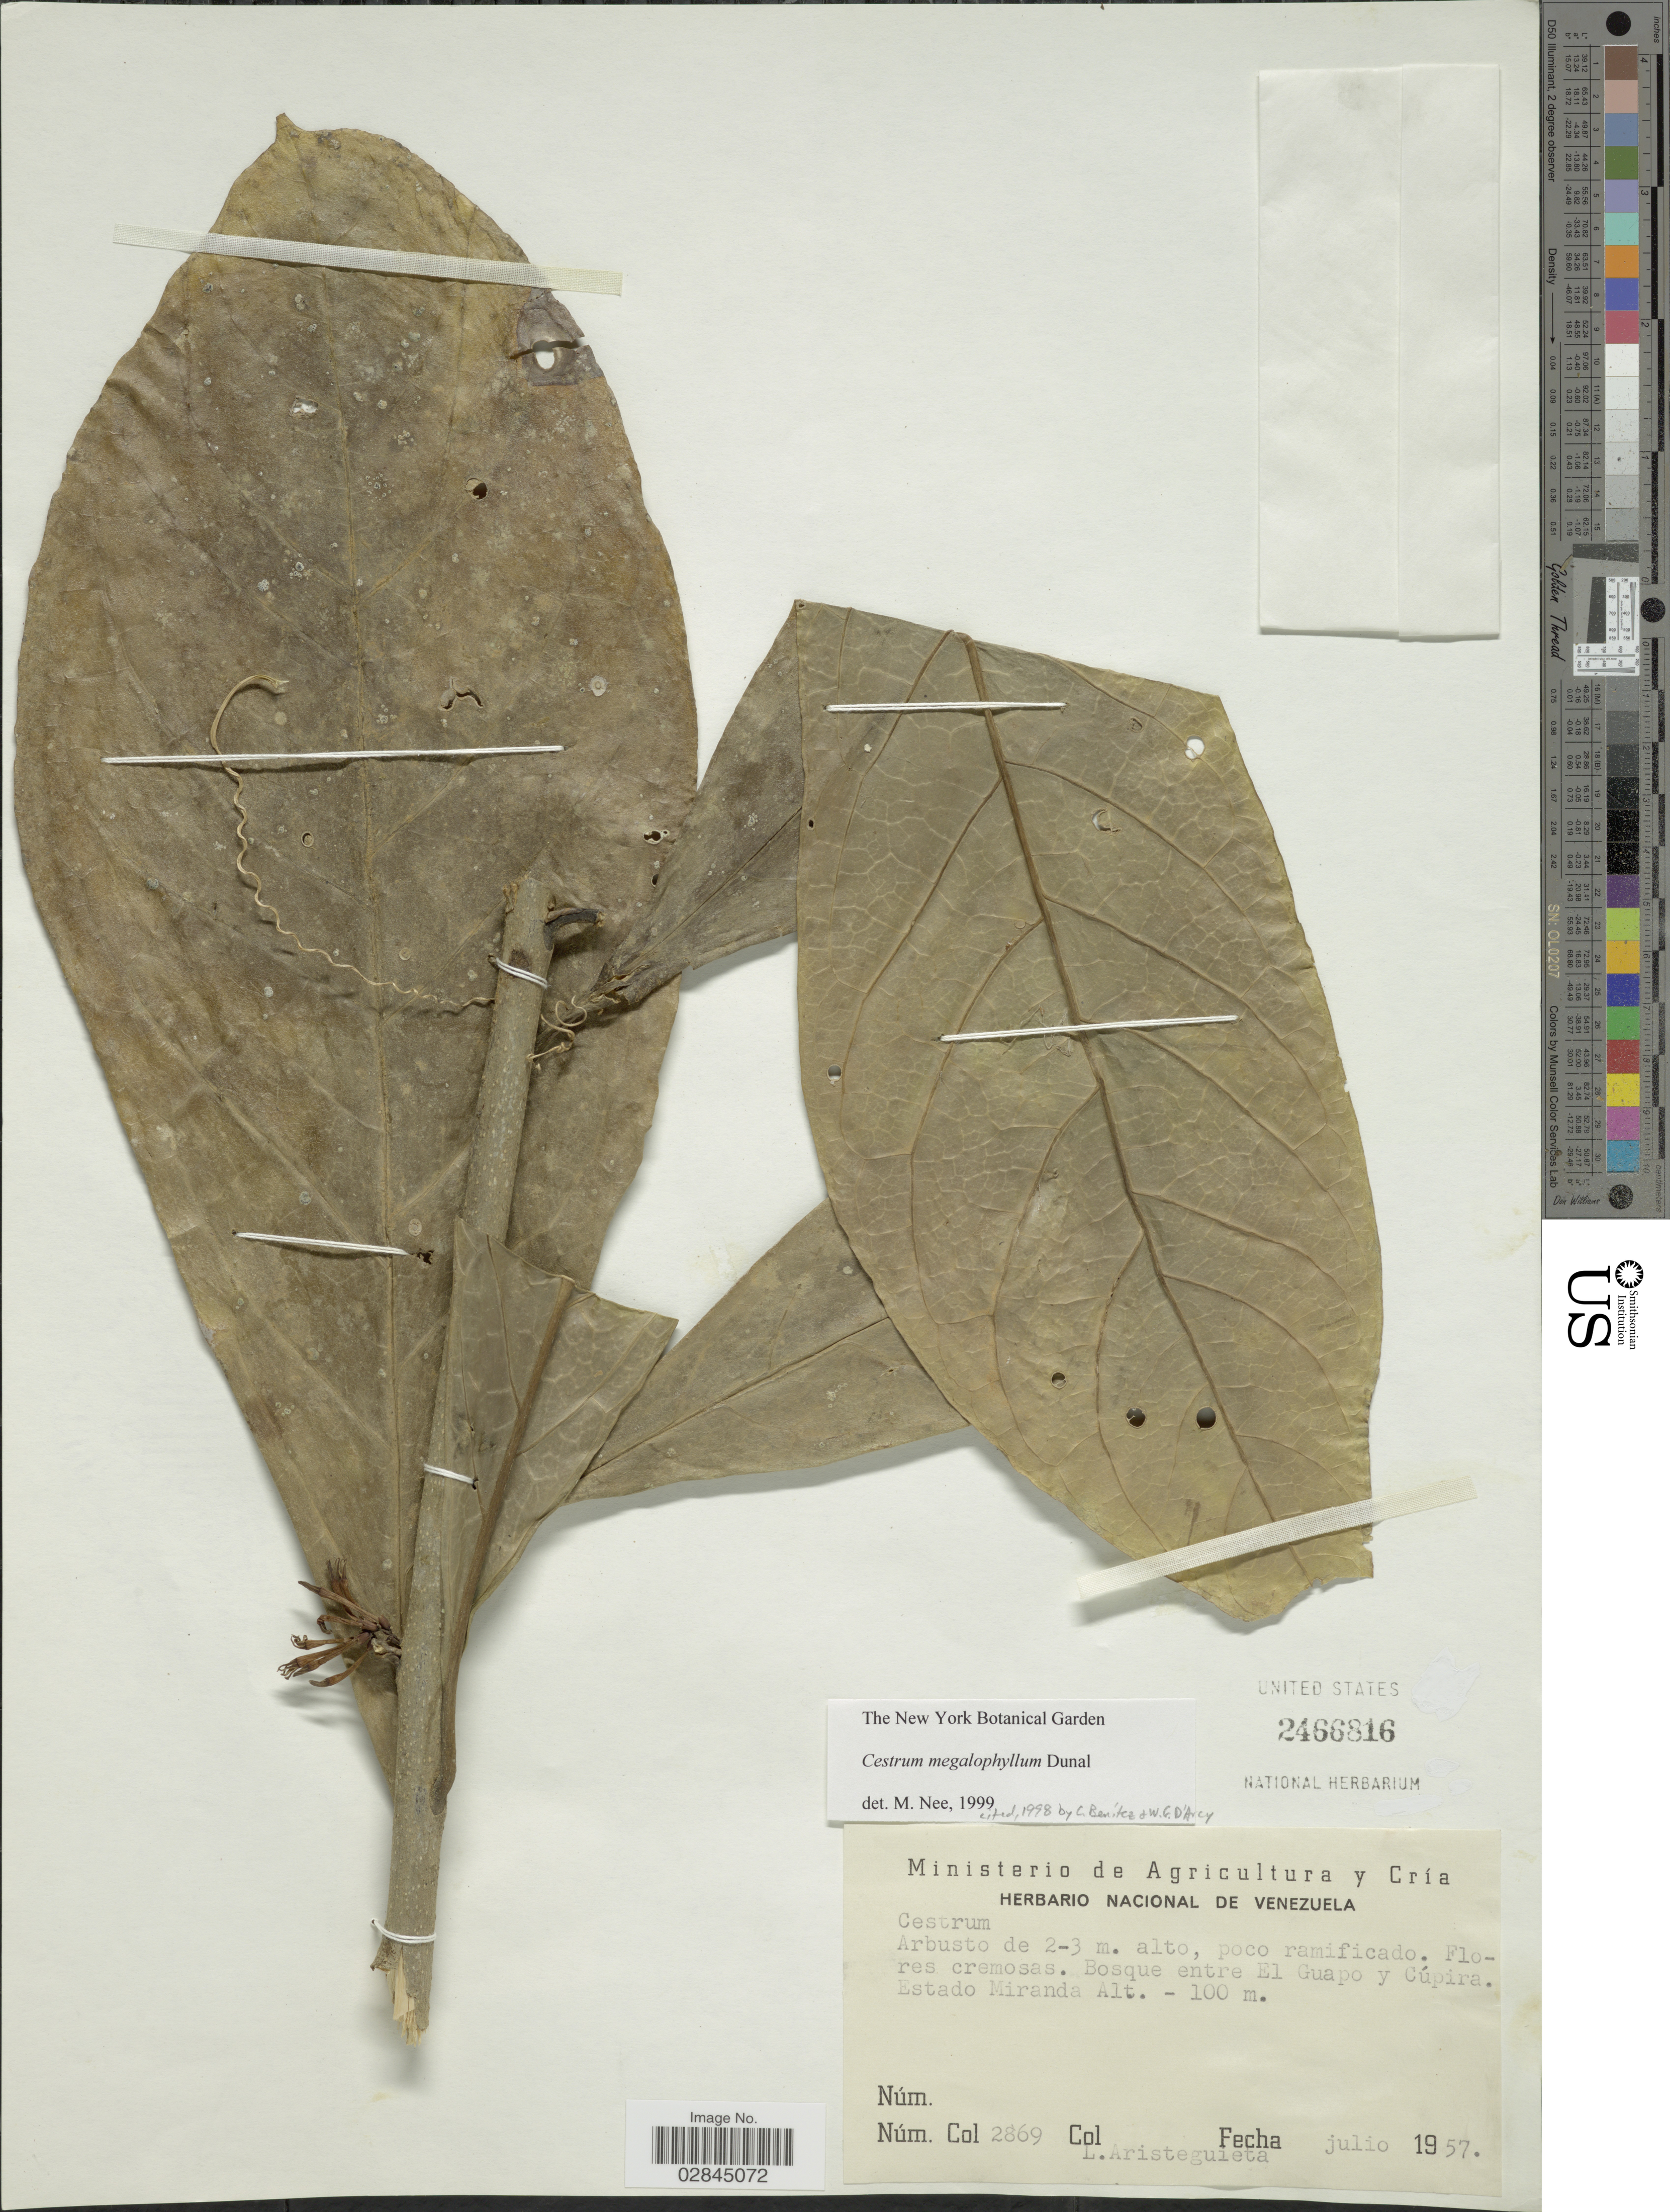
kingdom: Plantae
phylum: Tracheophyta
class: Magnoliopsida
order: Solanales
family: Solanaceae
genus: Cestrum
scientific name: Cestrum schlechtendahlii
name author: G. Don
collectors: L. Aristeguieta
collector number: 2869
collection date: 1957-07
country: Venezuela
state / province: Miranda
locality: Bosque entre El Guapa y Cúpira.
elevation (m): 100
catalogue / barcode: US 2466816